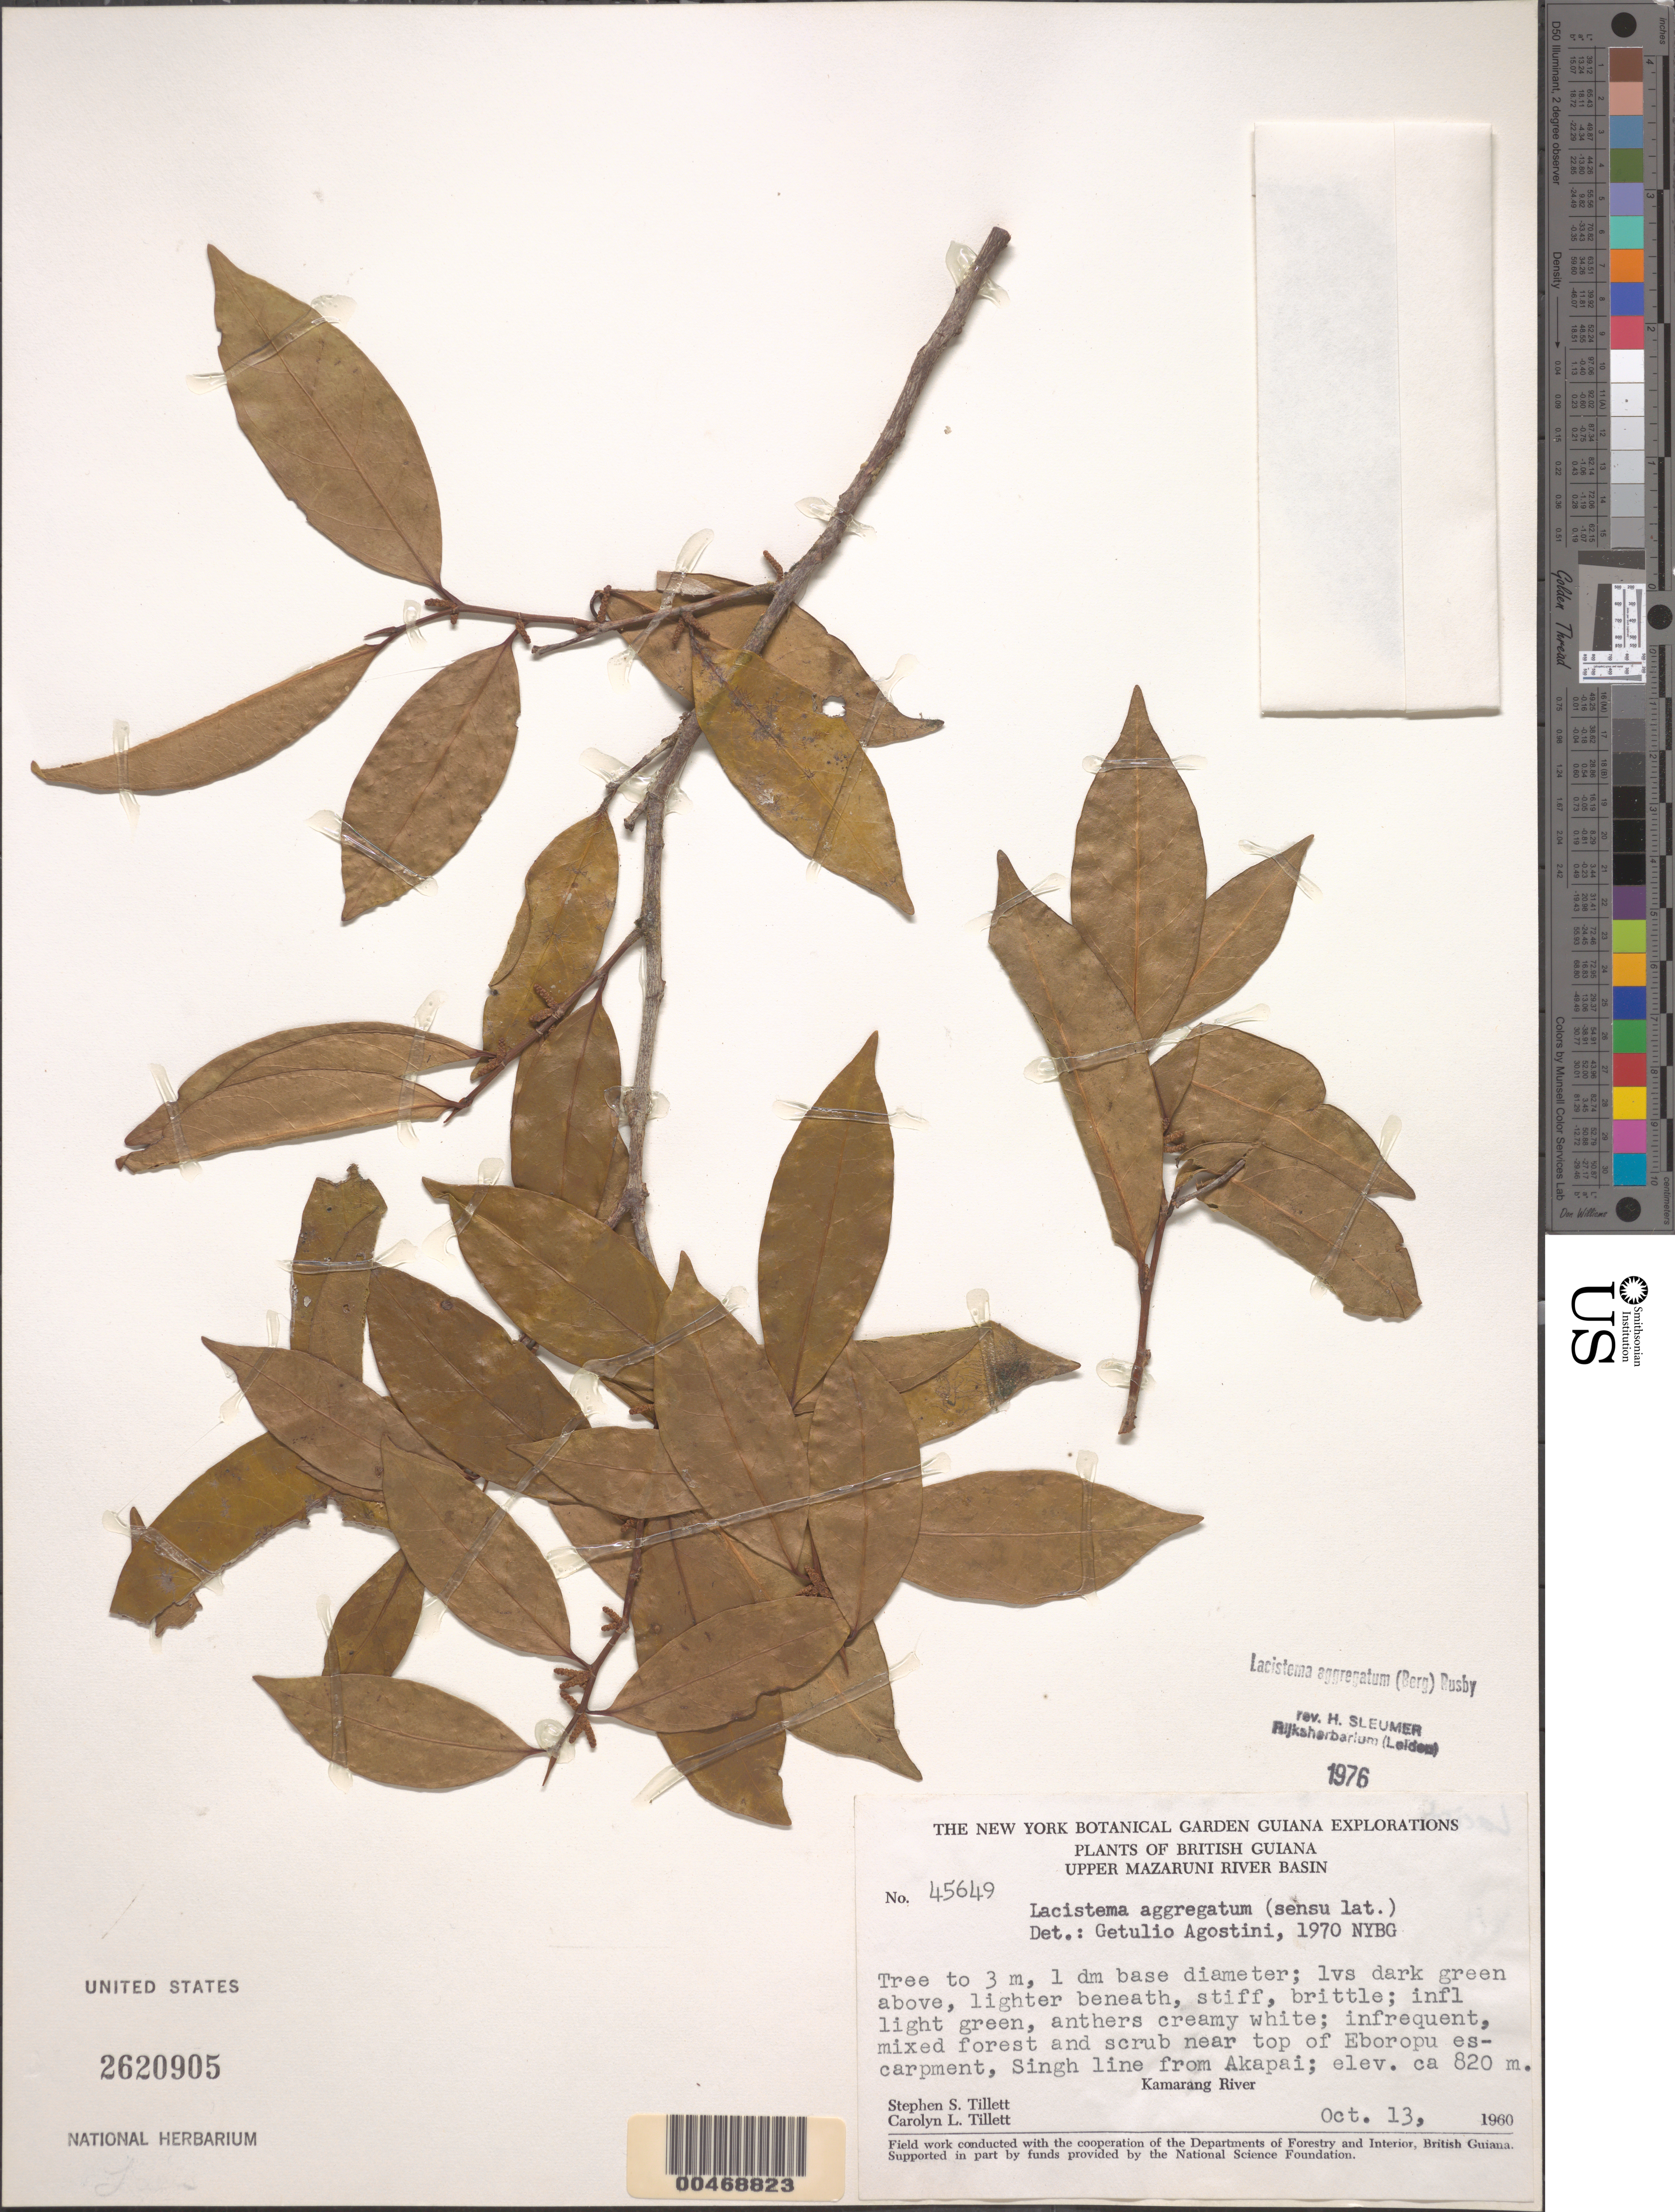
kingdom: Plantae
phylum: Tracheophyta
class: Magnoliopsida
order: Malpighiales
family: Lacistemataceae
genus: Lacistema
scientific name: Lacistema aggregatum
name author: (P.J. Bergius) Rusby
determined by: Sleumer, H. O.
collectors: S. S. Tillett, C. L. Tillett & R. Boyan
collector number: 45649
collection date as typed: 13-Oct-60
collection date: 1960-10-13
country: Guyana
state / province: Cuyuni-Mazaruni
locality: Akapai to Eboropu escarpment, Kamarang R., Upper Mazaruni River Basin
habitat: Mixed forest and scrub near top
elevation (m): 820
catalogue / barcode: US 2620905